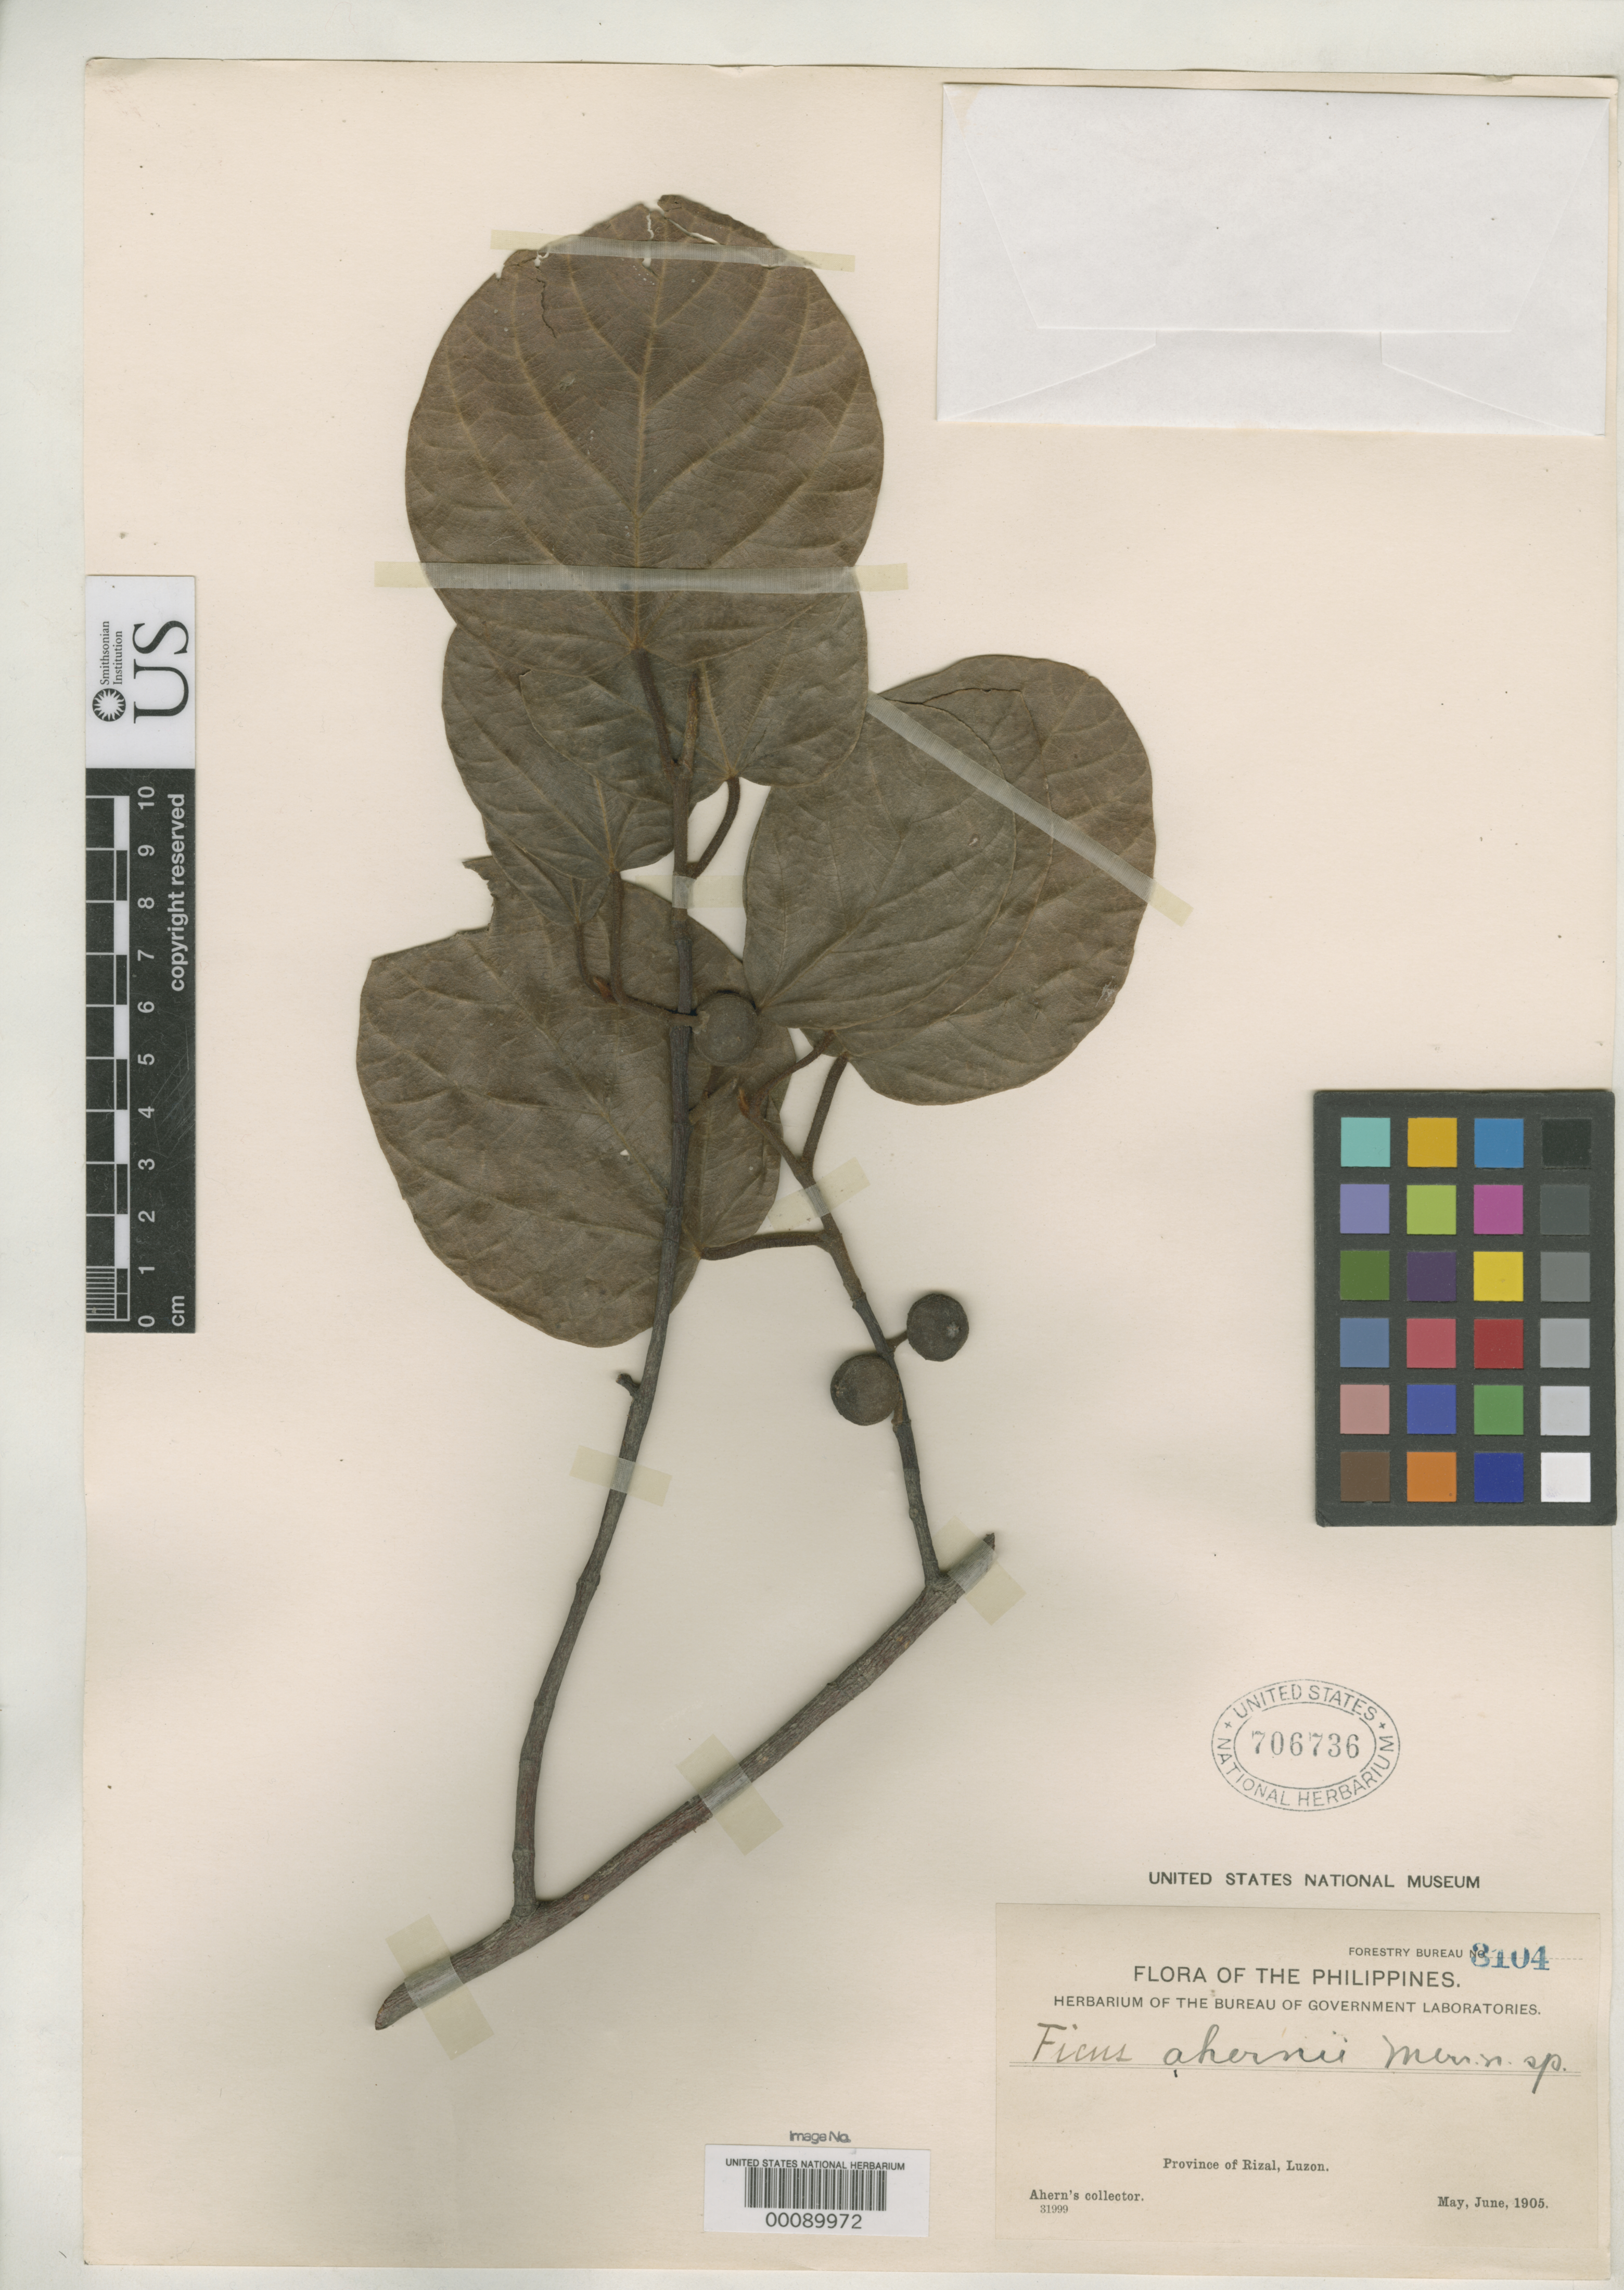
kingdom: Plantae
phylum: Tracheophyta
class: Magnoliopsida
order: Rosales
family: Moraceae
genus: Ficus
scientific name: Ficus ahernii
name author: Merr.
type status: Isotype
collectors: Ahern's collector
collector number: Bur. Sci. 3104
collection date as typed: May 1908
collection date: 1908-05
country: Philippines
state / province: Calabarzon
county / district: Rizal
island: Luzon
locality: Bosoboso.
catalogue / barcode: US 706736